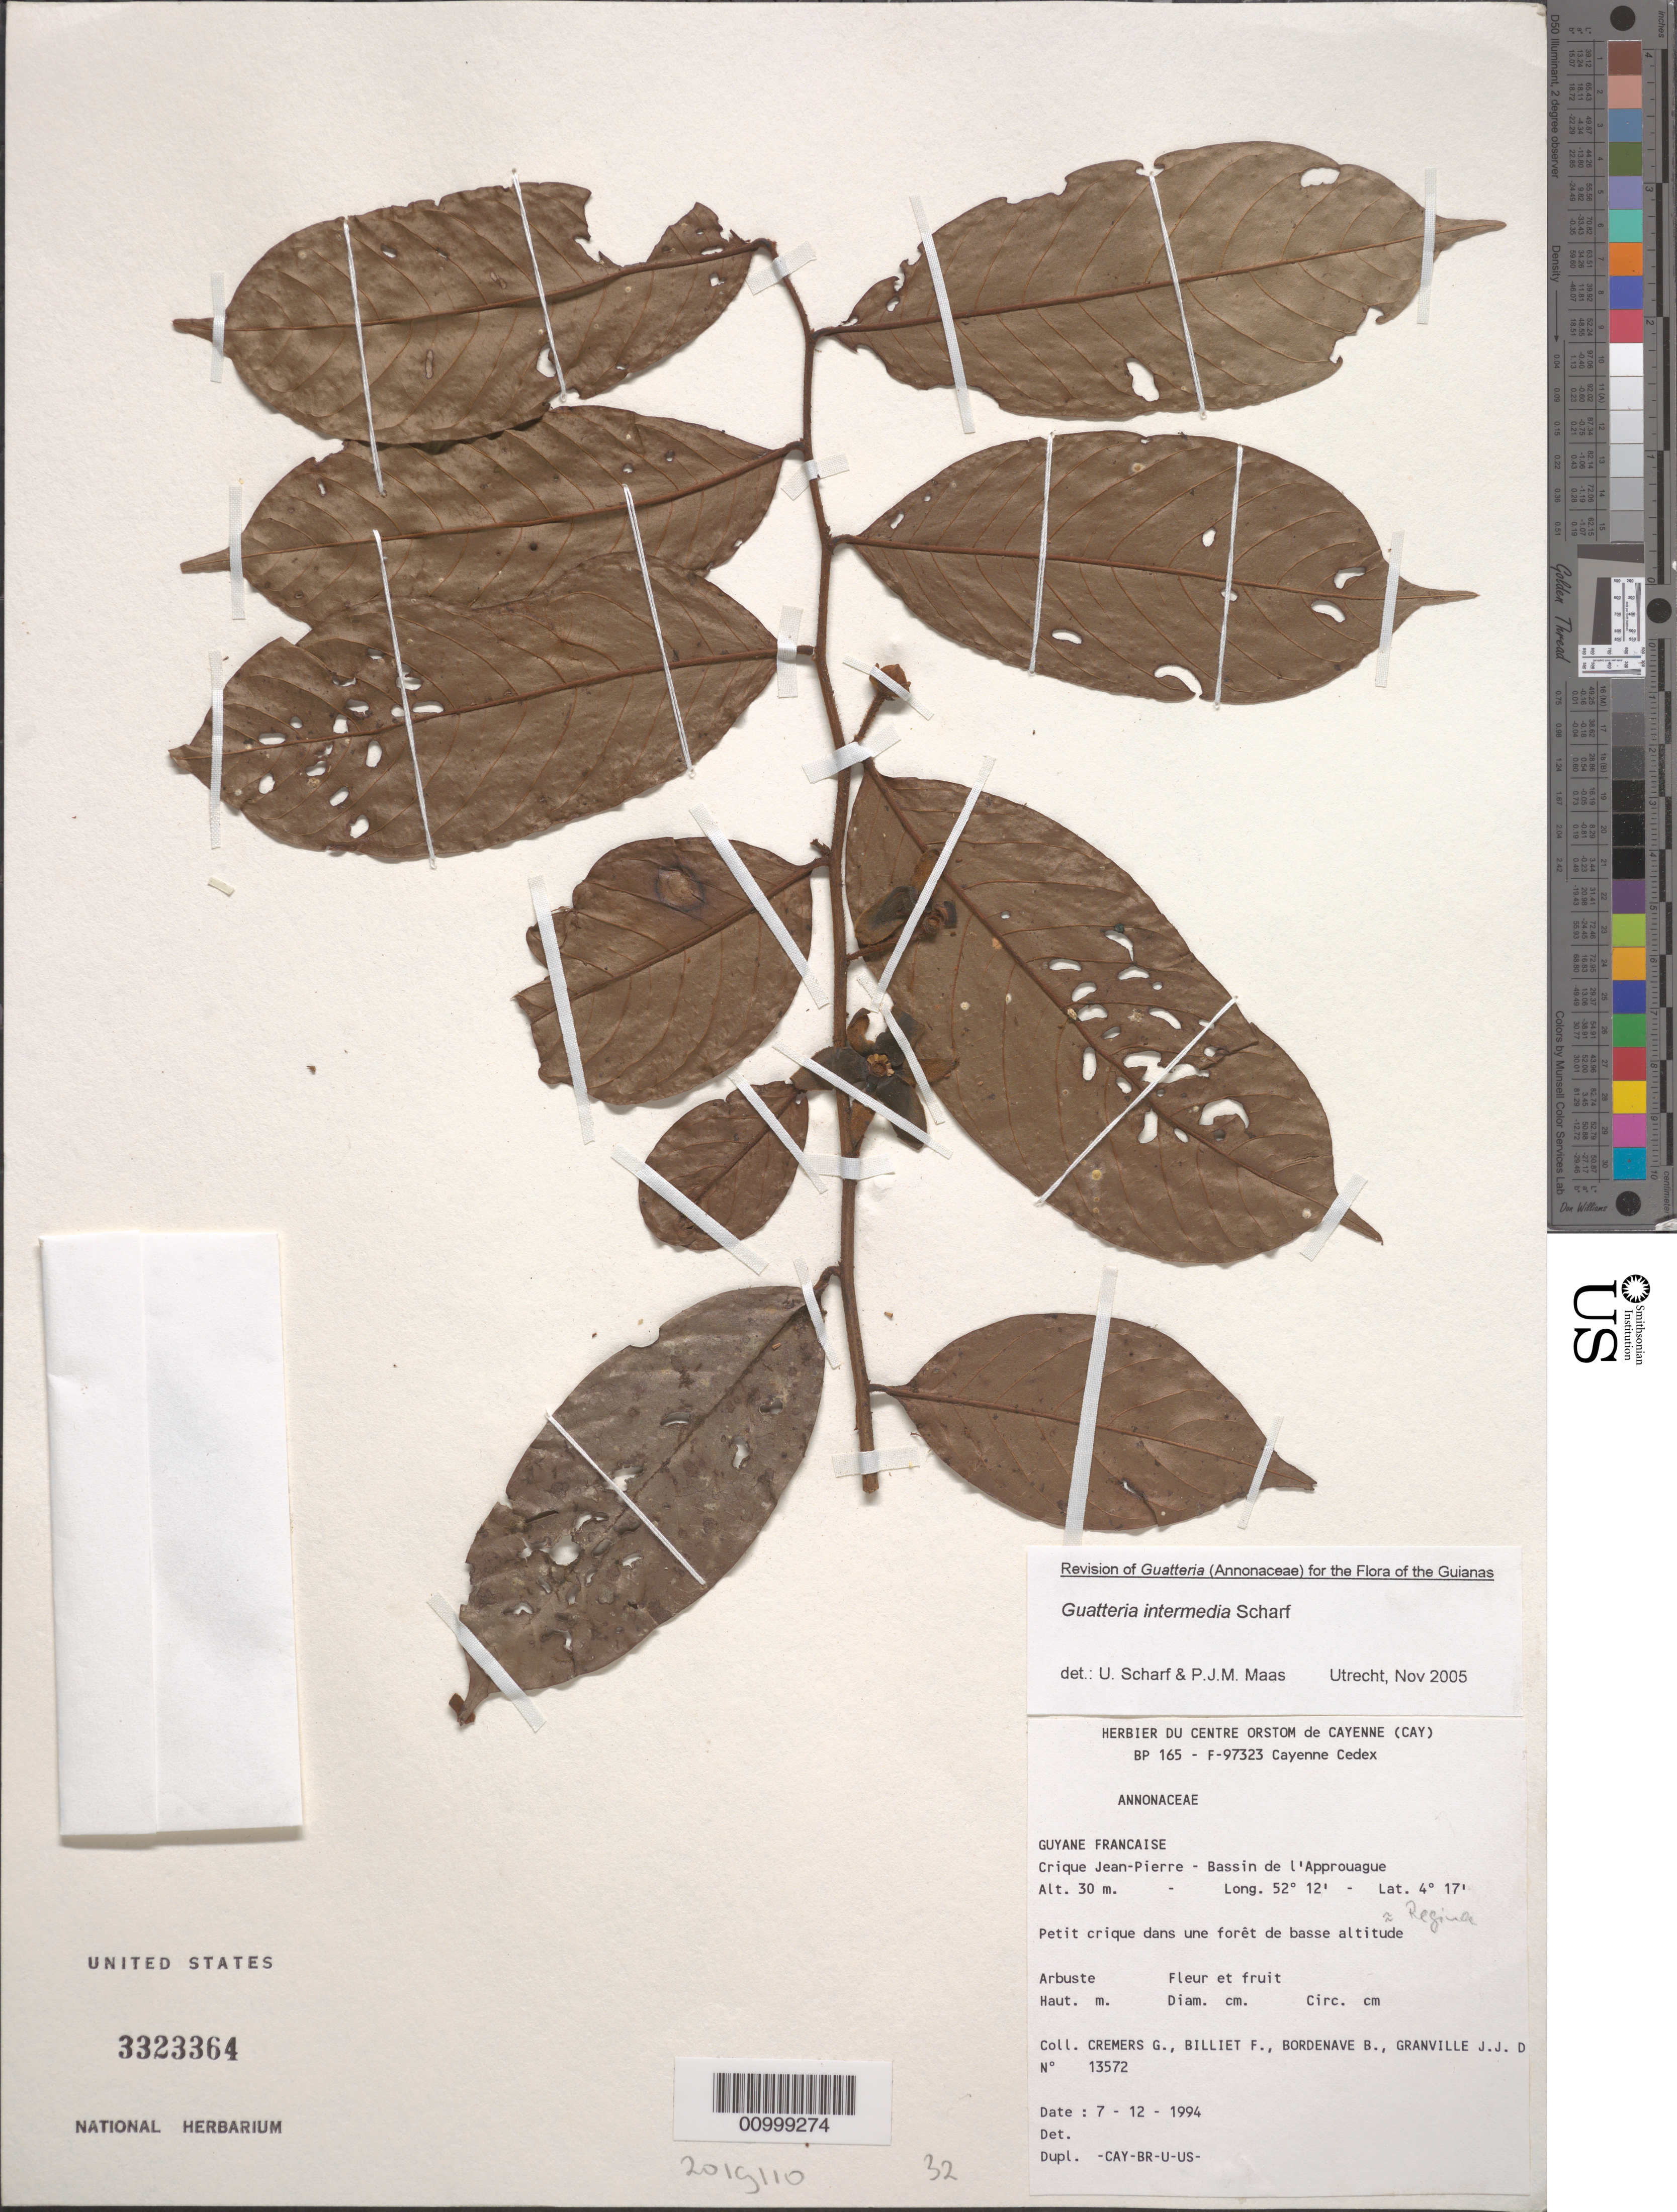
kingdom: Plantae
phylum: Tracheophyta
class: Magnoliopsida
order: Magnoliales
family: Annonaceae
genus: Guatteria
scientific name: Guatteria intermedia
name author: Scharf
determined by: Scharf, U.; Maas, P. J.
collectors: G. Cremers, F. Billiet, B. Bordenave, J.-J. de Granville & B. Jadin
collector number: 13572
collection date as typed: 7-Dec-94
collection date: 1994-12-07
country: French Guiana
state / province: Cayenne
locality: Crique Jean-Pierre, Bassin de l'Approuague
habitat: Petit crique dans une foret de basse altitude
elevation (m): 30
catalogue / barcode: US 3323364